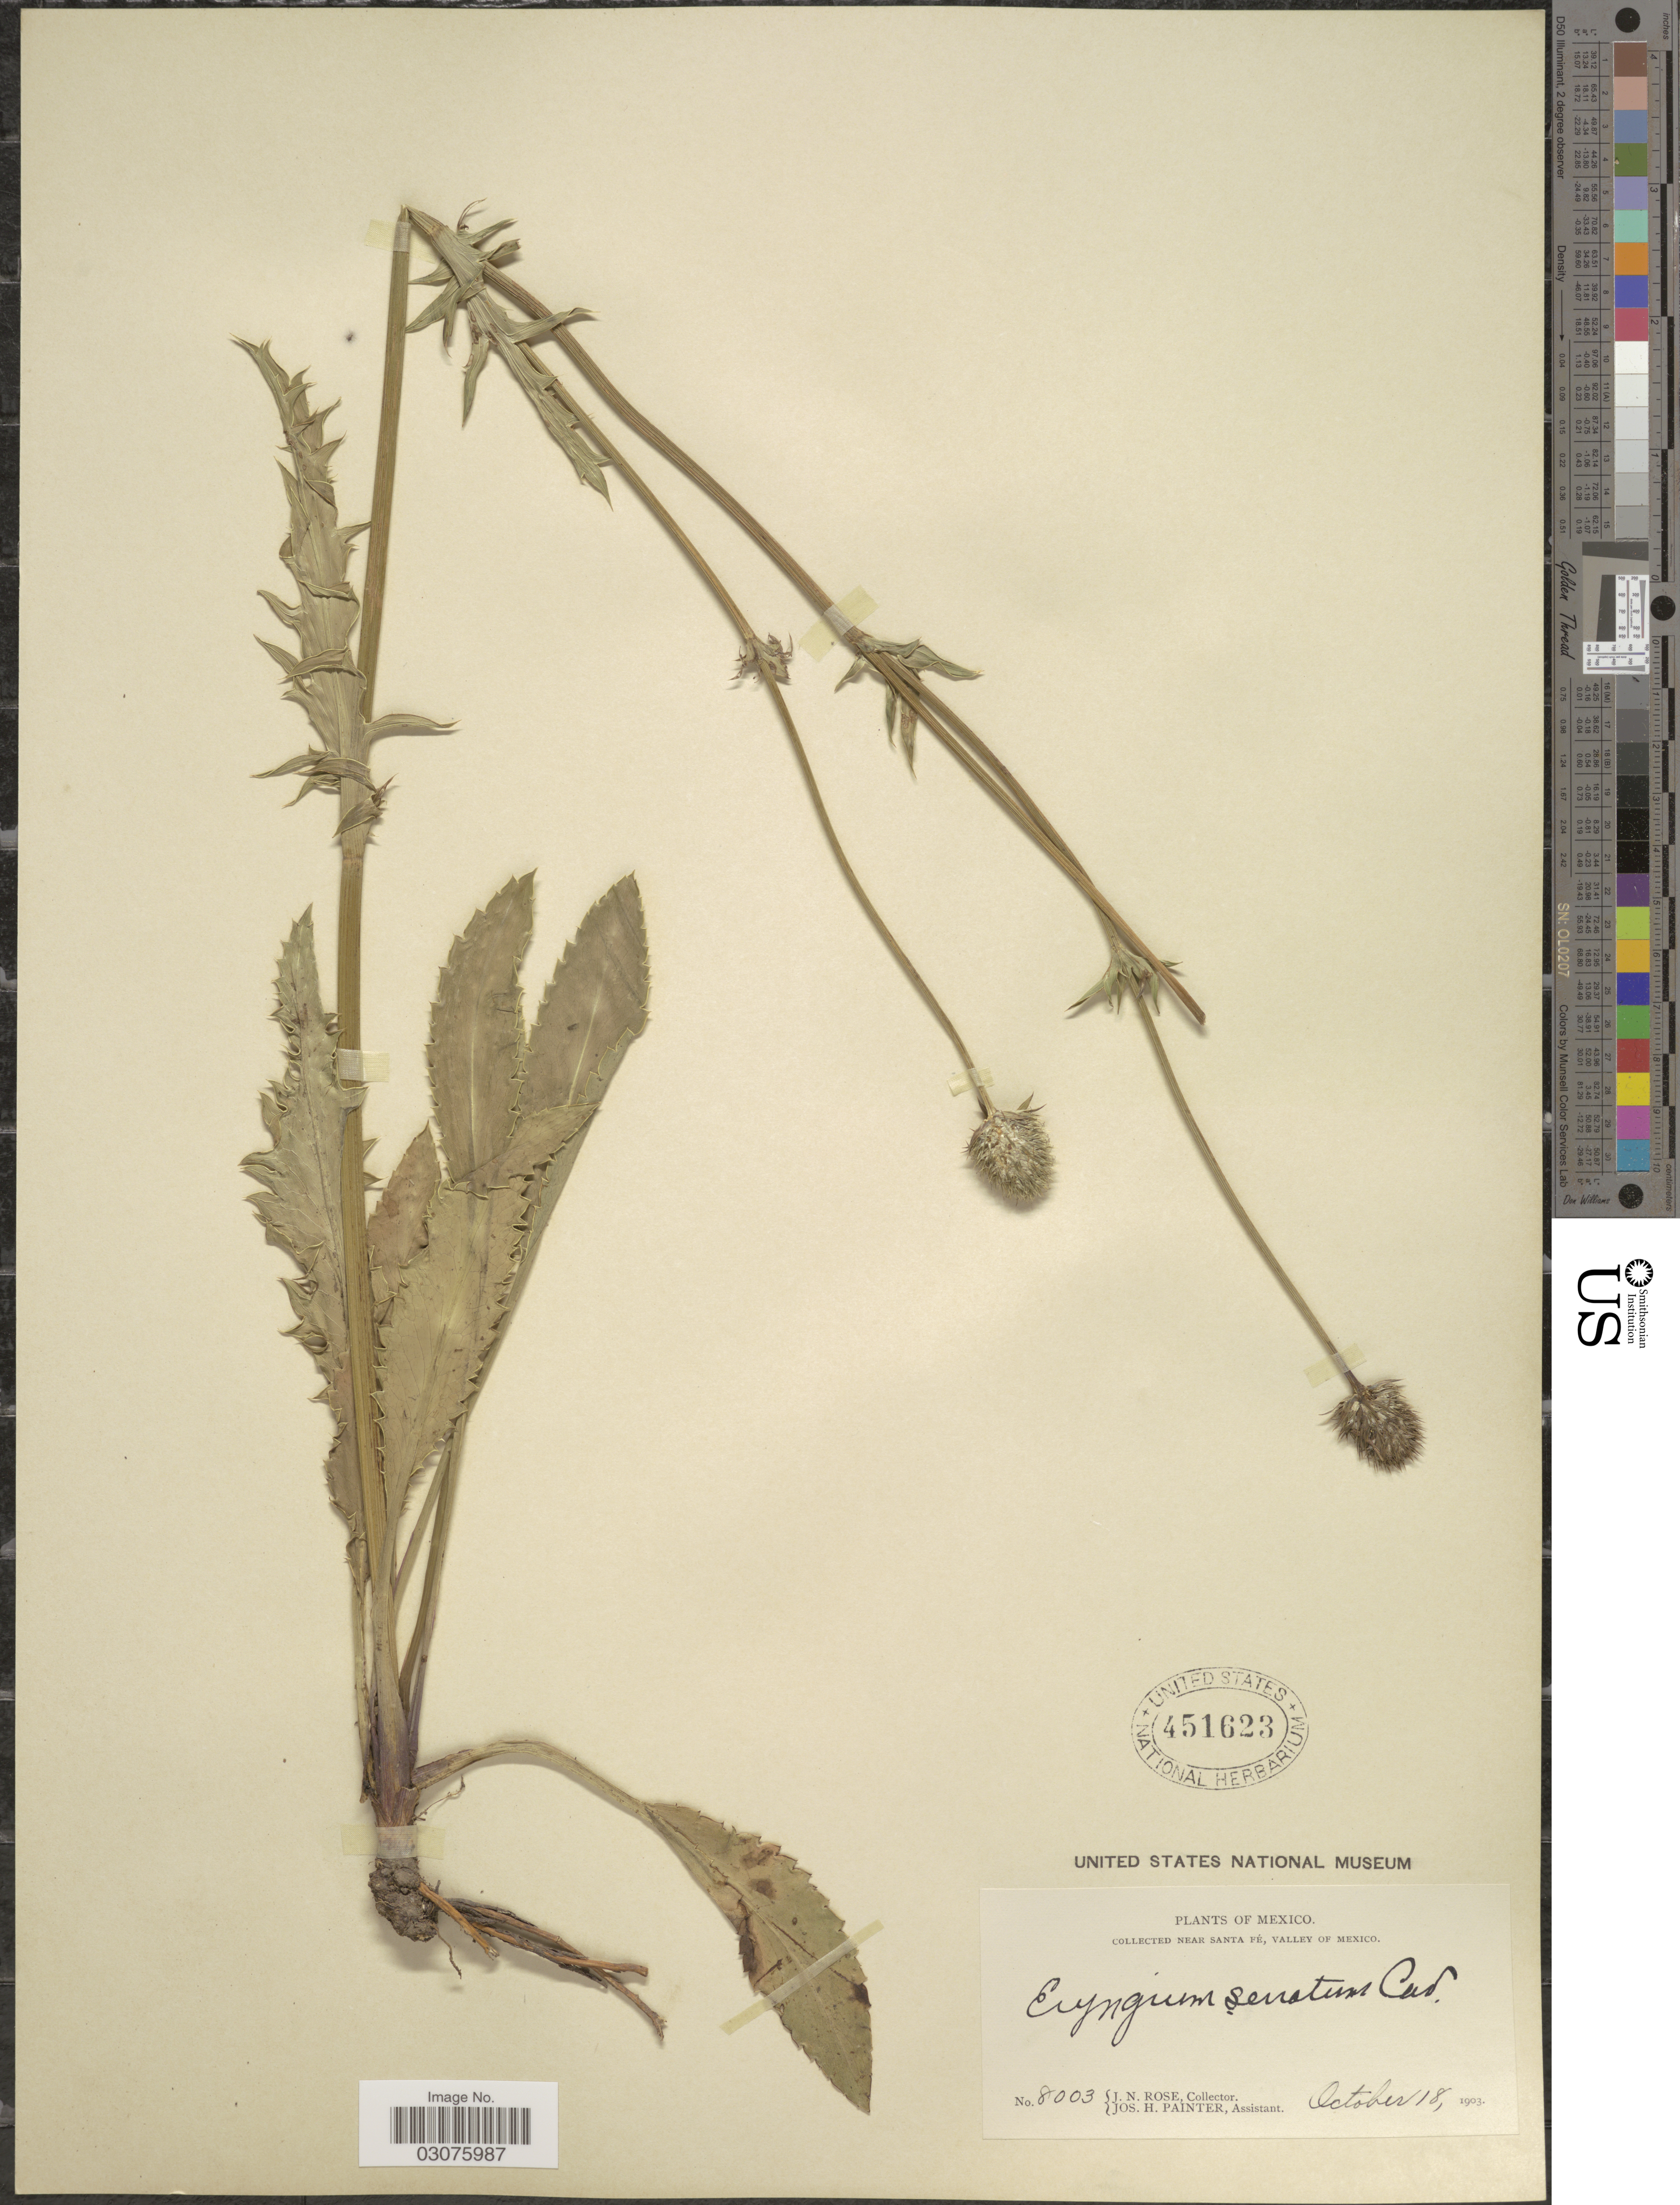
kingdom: Plantae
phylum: Tracheophyta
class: Magnoliopsida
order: Apiales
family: Apiaceae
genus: Eryngium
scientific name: Eryngium serratum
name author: Cav.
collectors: J. N. Rose & J. H. Painter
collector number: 8003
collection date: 1903-10-18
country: Mexico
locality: Collected near Santa Fé, Valley of Mexico.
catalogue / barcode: US 451623